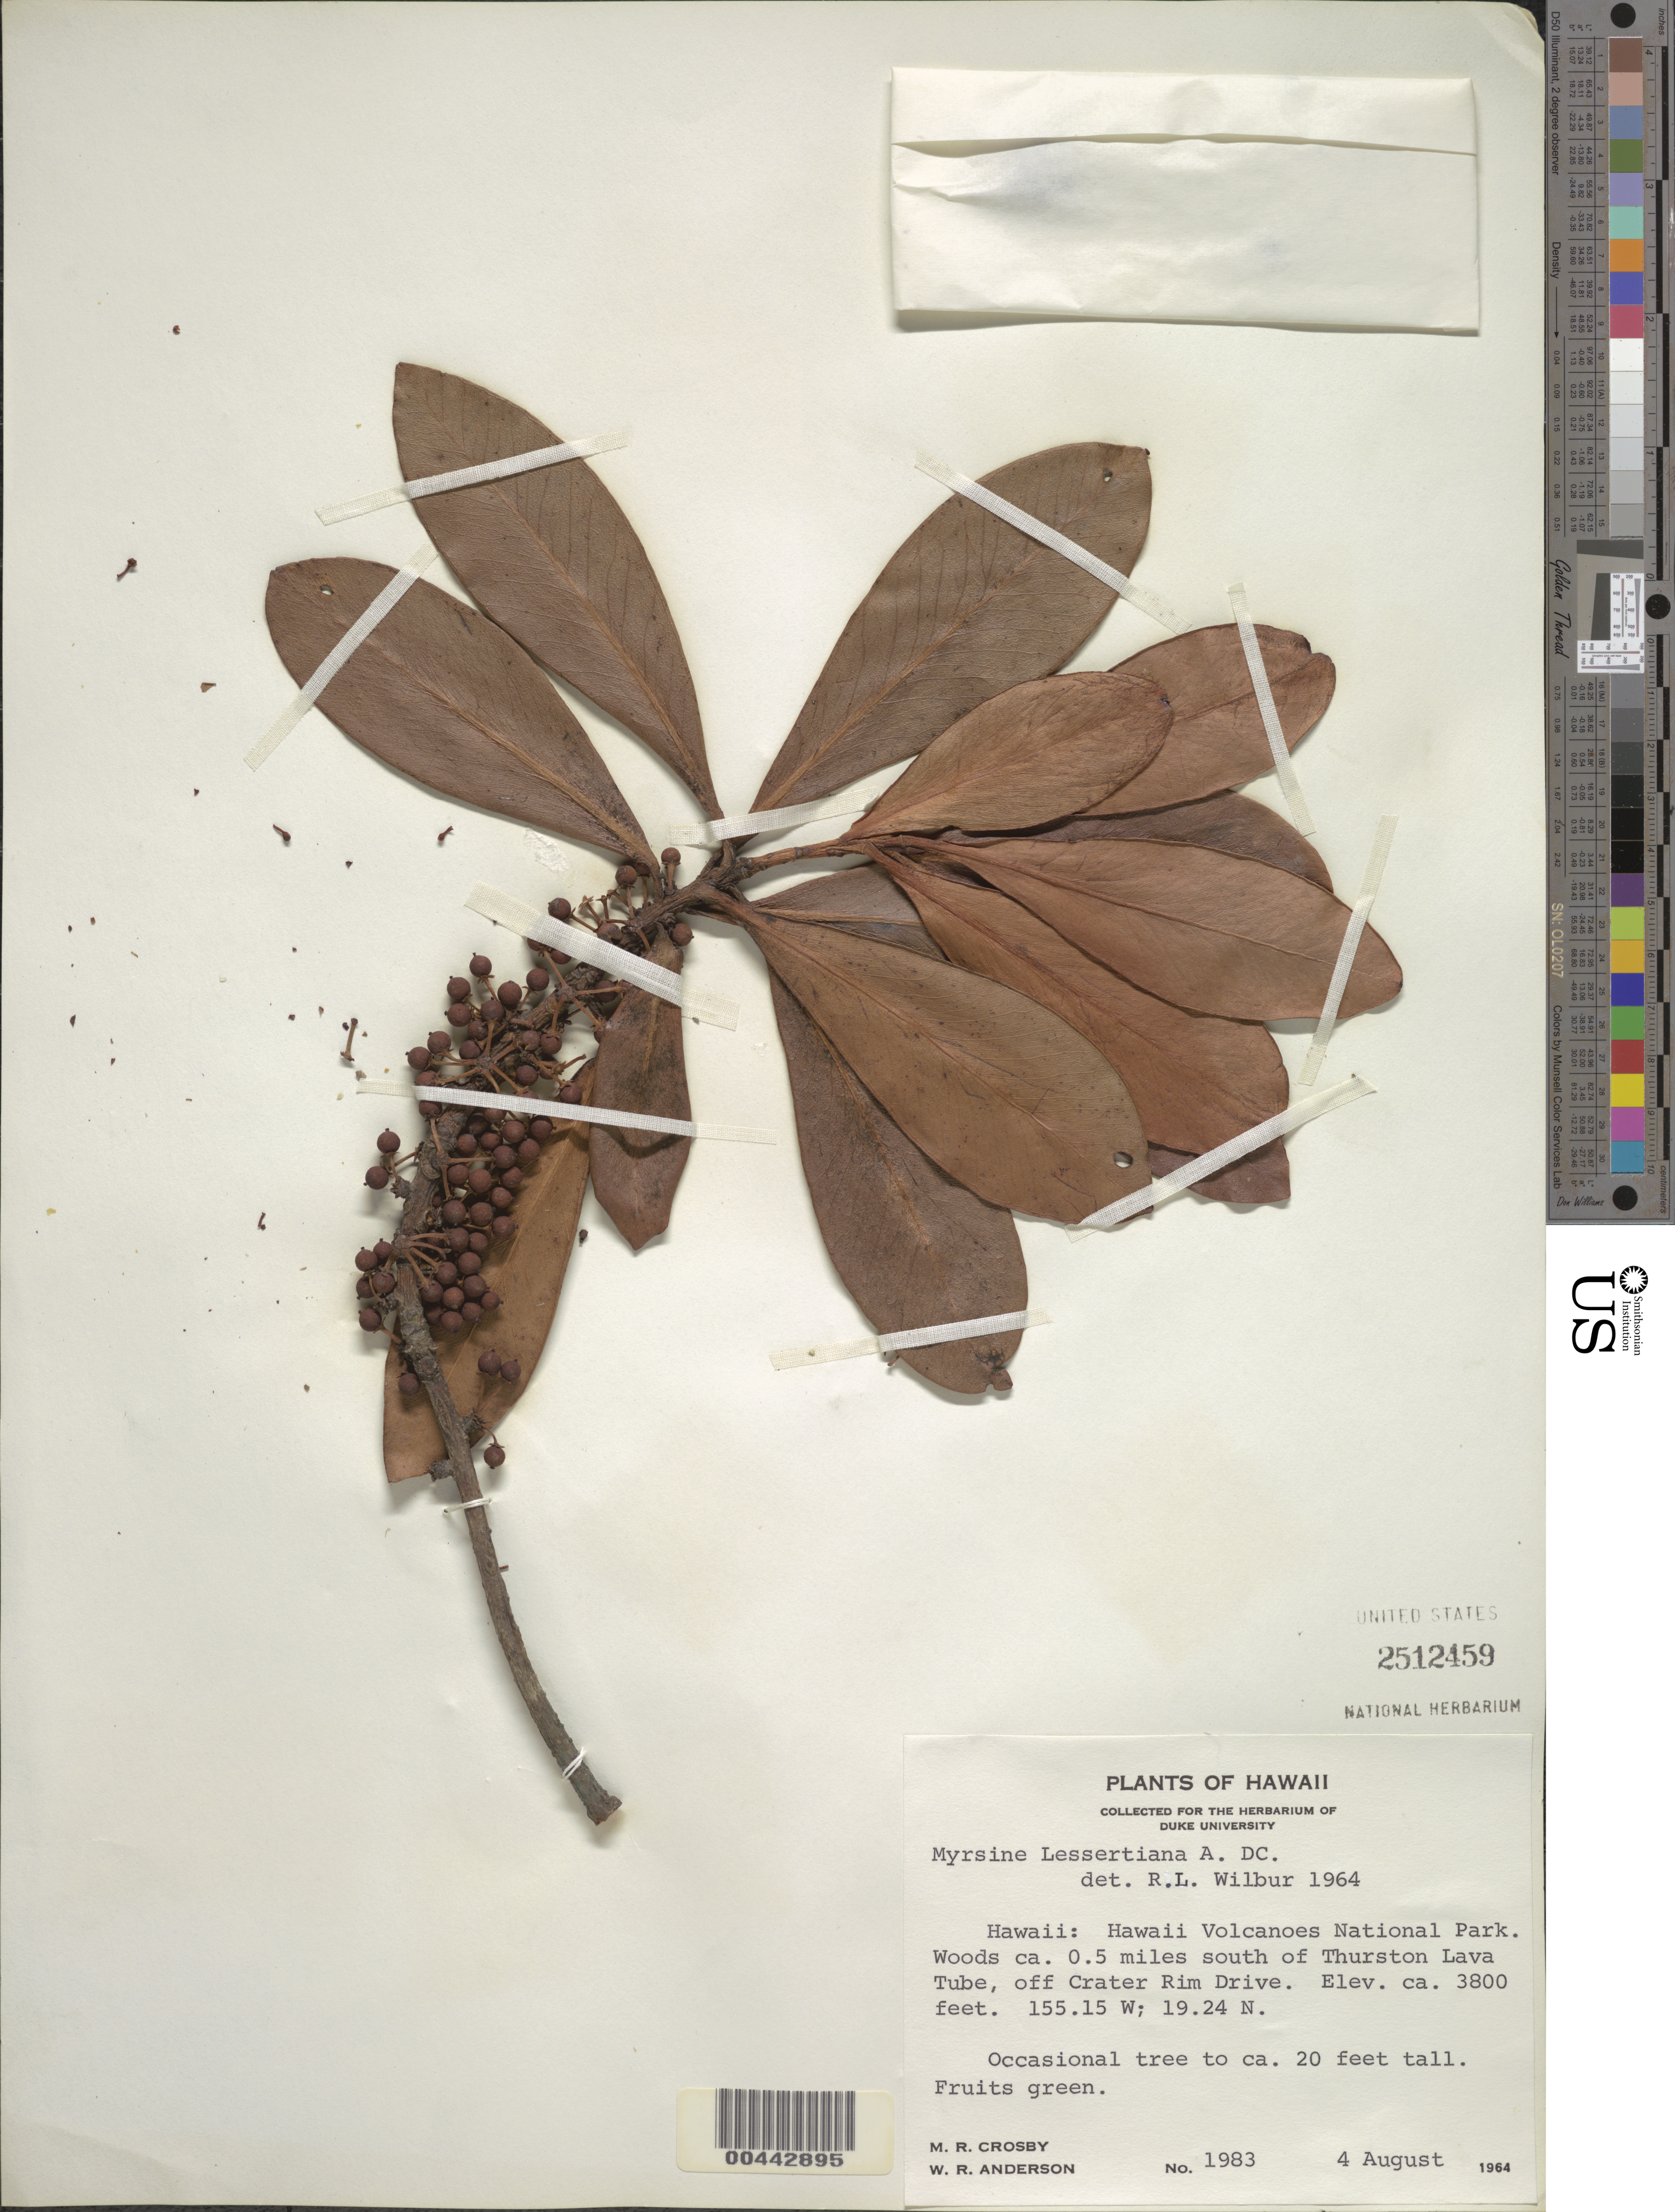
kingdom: Plantae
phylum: Tracheophyta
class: Magnoliopsida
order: Ericales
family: Primulaceae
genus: Myrsine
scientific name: Myrsine lessertiana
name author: A. DC.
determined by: Wilbur, R. L.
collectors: M. R. Crosby & W. R. Anderson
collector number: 1983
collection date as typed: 4 Aug 1964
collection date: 1964-08-04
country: United States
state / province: Hawaii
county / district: Hawaii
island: Hawaii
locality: Hawaii Volcanoes National Park. Woods ca. 0.5 miles south of Thurston Lava Tube, off Crater Rim Drive.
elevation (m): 1158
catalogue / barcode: US 2512459